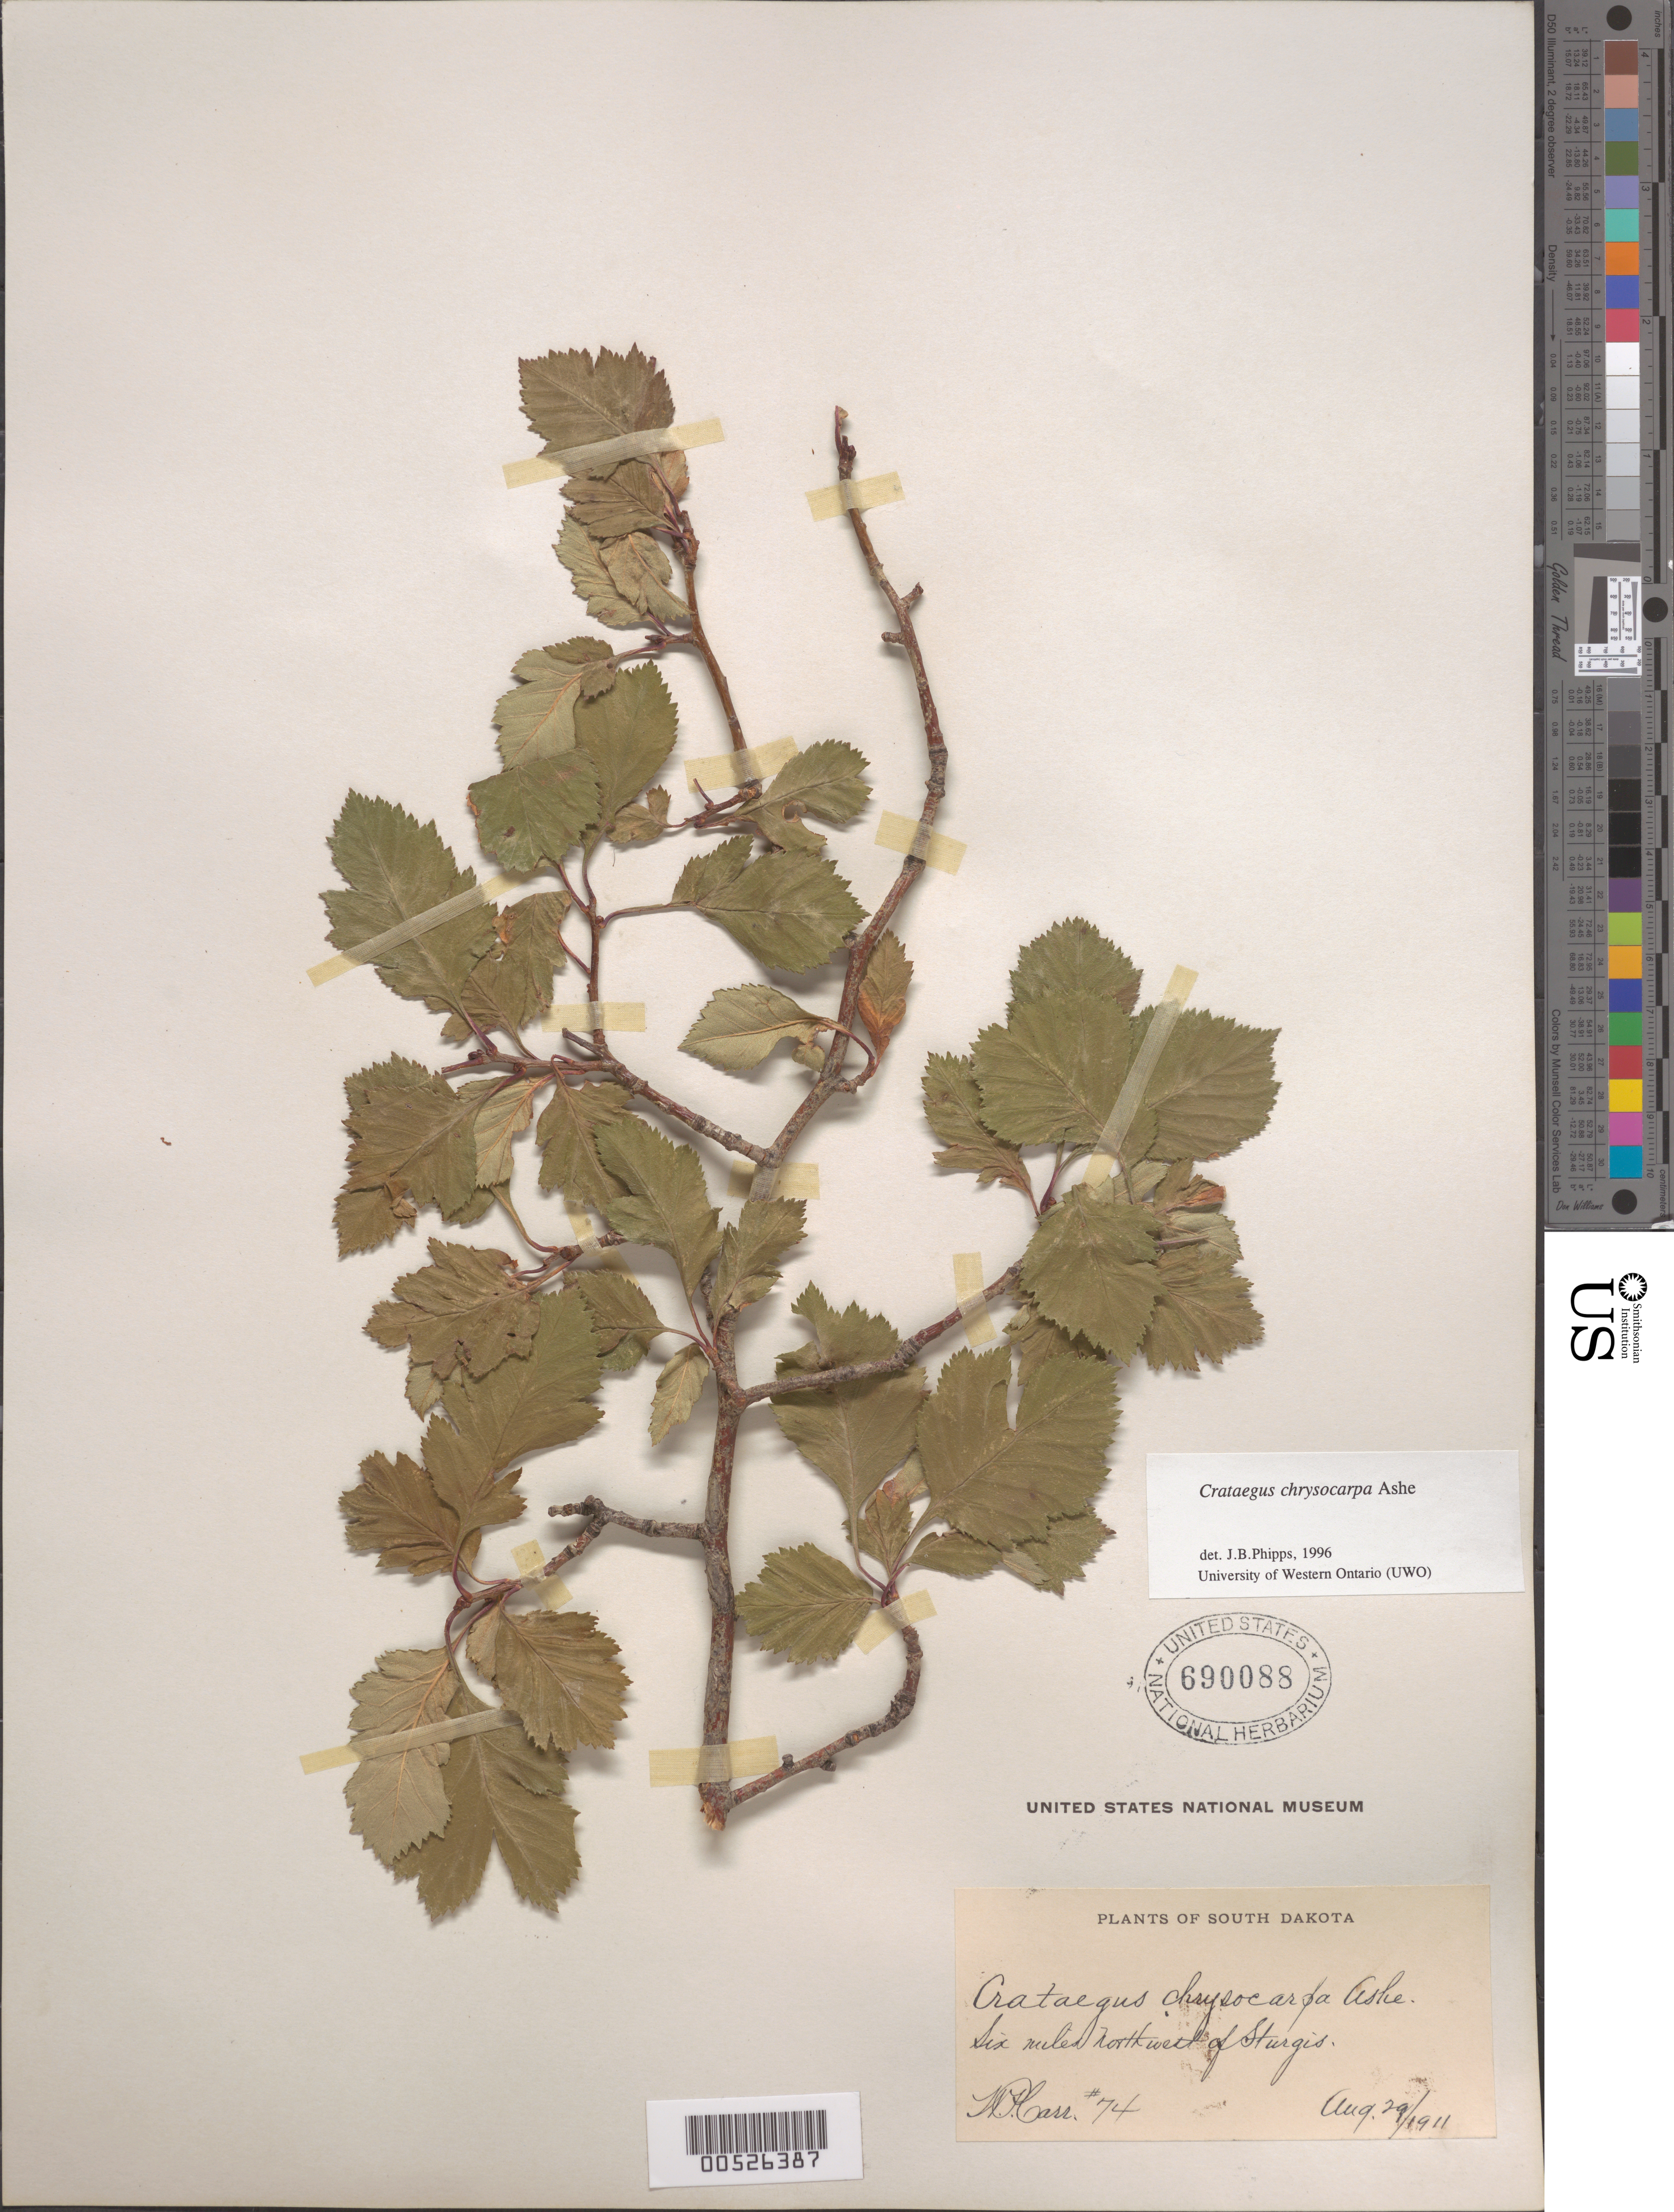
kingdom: Plantae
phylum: Tracheophyta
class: Magnoliopsida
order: Rosales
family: Rosaceae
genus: Crataegus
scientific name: Crataegus chrysocarpa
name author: Ashe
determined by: Phipps, James B., (UWO), University of Western Ontario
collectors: W. Cass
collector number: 74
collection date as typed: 29 Aug 1911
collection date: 1911-08-29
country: United States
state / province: South Dakota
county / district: Meade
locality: Six mi. NW of Sturgis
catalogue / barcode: US 690088